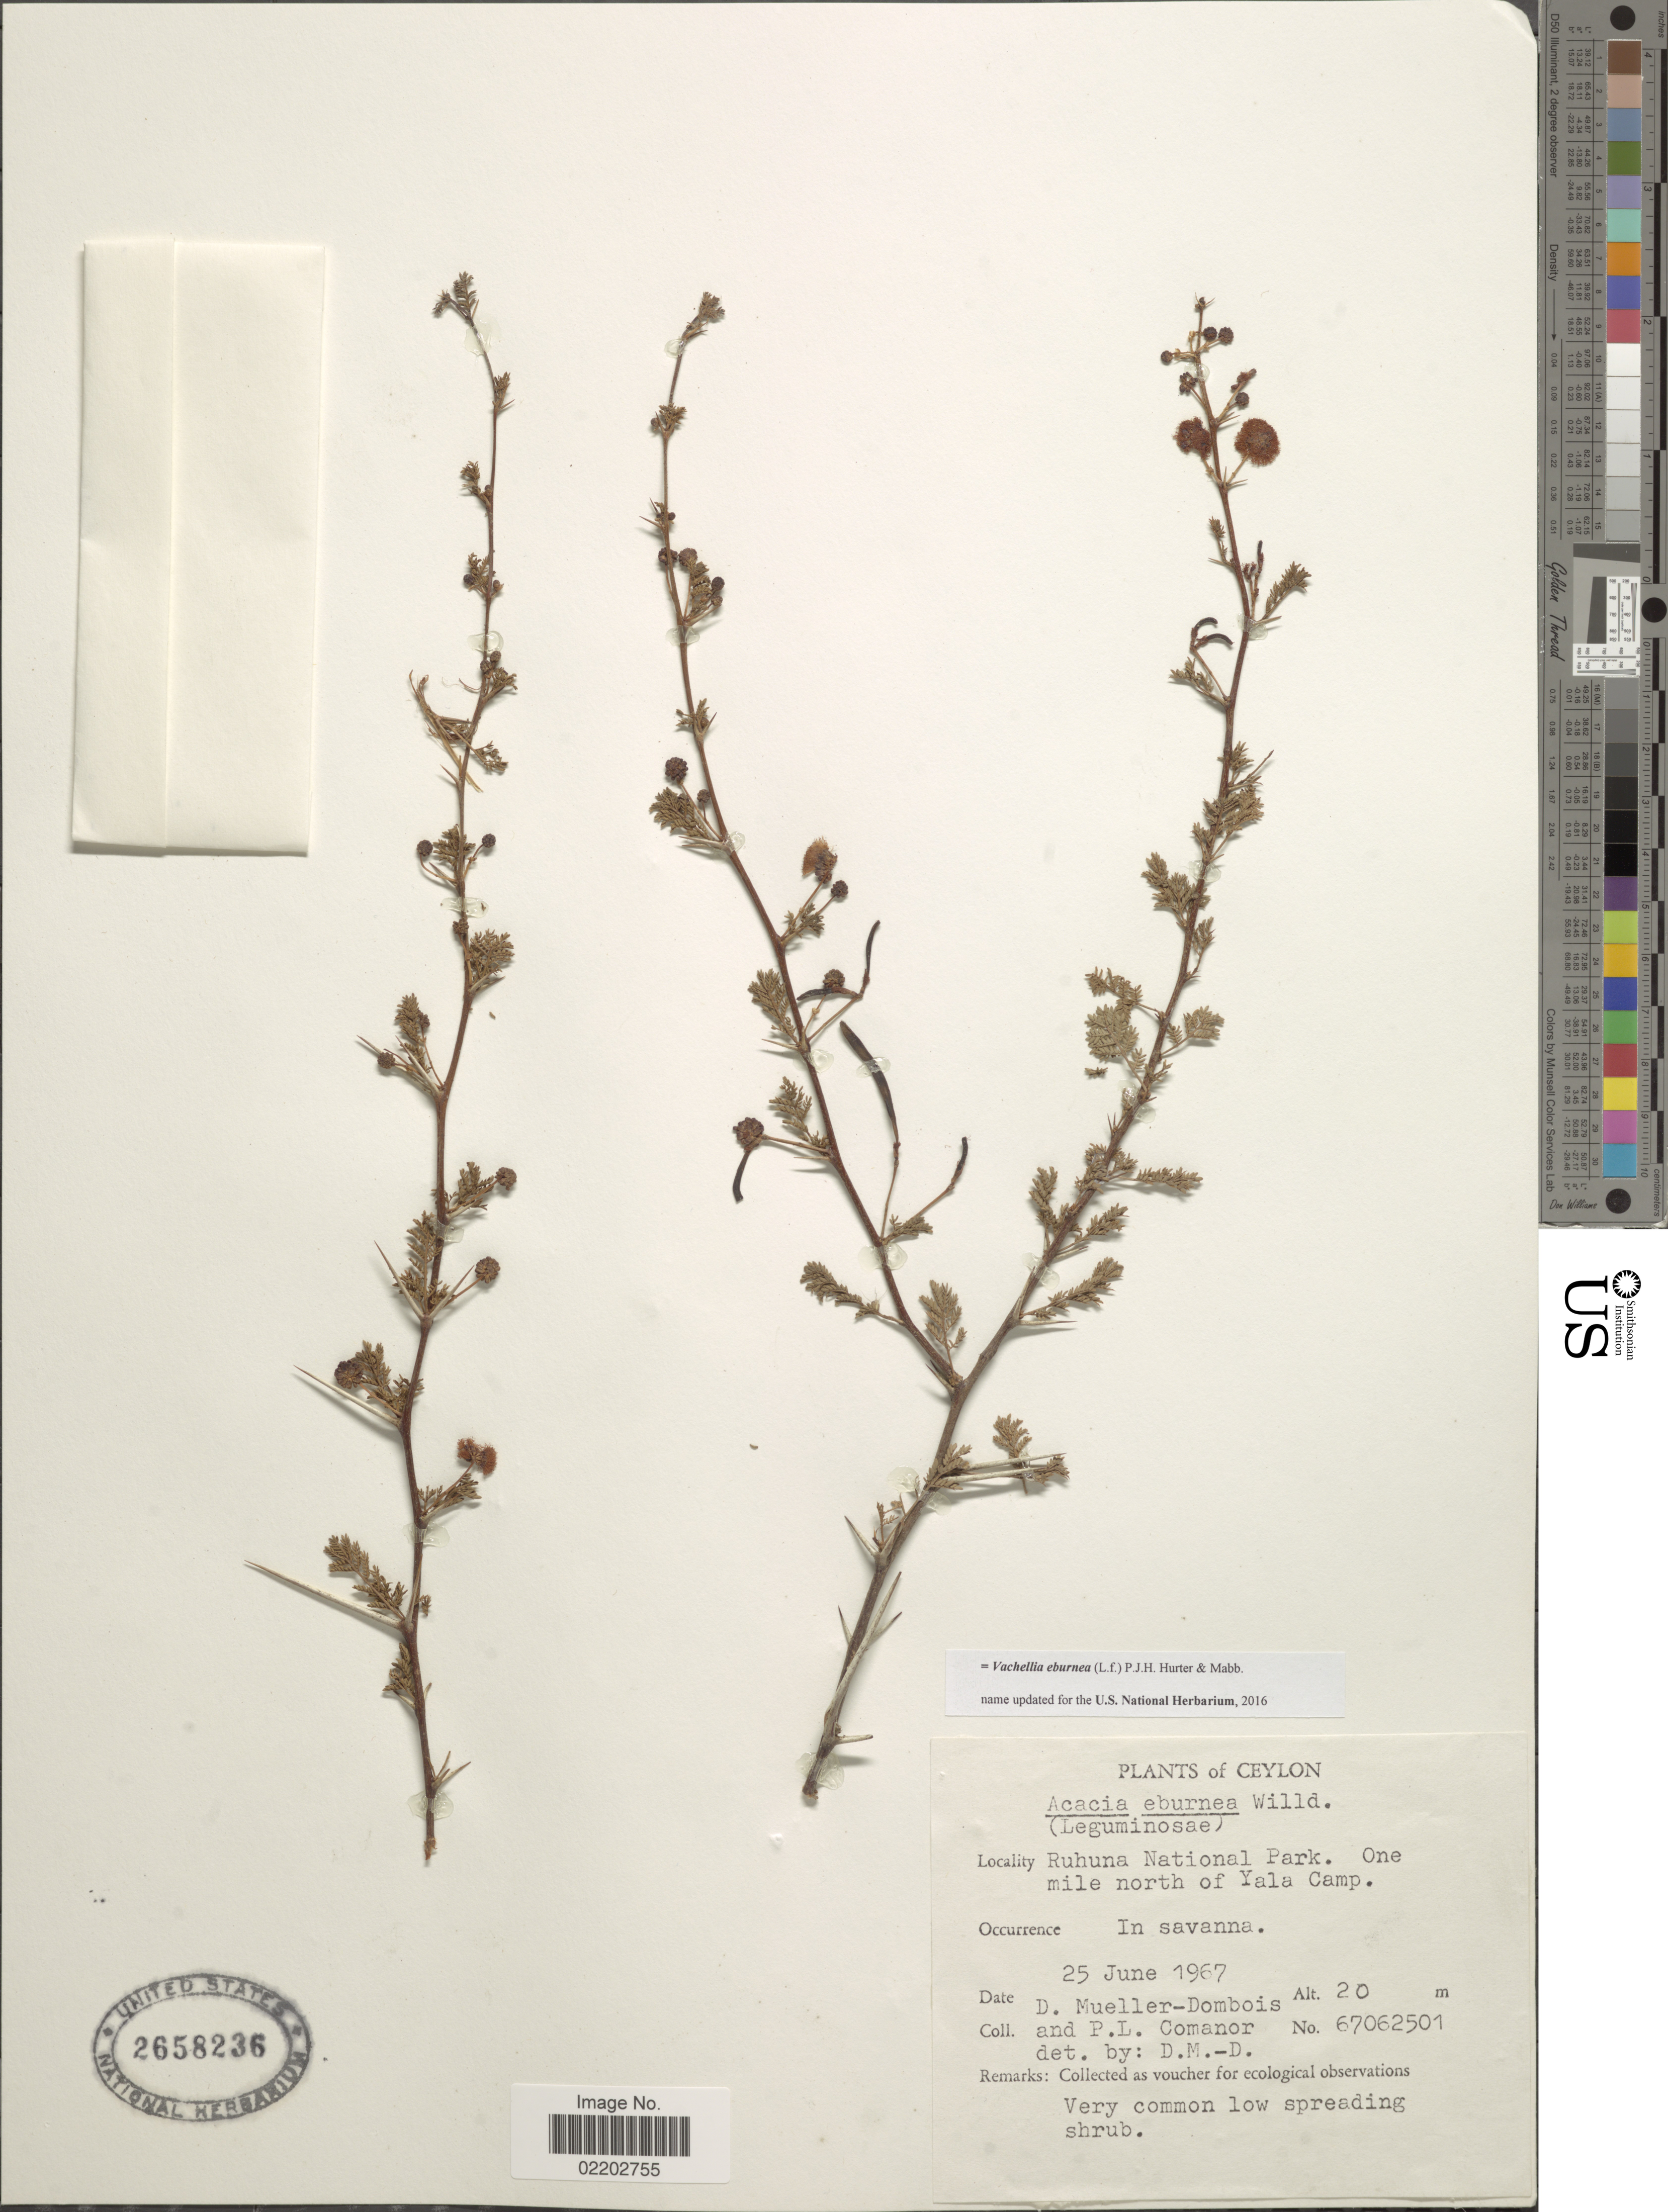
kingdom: Plantae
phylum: Tracheophyta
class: Magnoliopsida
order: Fabales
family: Fabaceae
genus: Vachellia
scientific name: Vachellia eburnea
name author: (L. f.) P.J.H. Hurter & Mabb.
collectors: D. Mueller-Dombois & P. Comanor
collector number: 67062501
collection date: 1967-06-25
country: Sri Lanka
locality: Ceylon, Ruhuna National Park, one mile north of Yala Camp, in savanna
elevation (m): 20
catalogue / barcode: US 2658236